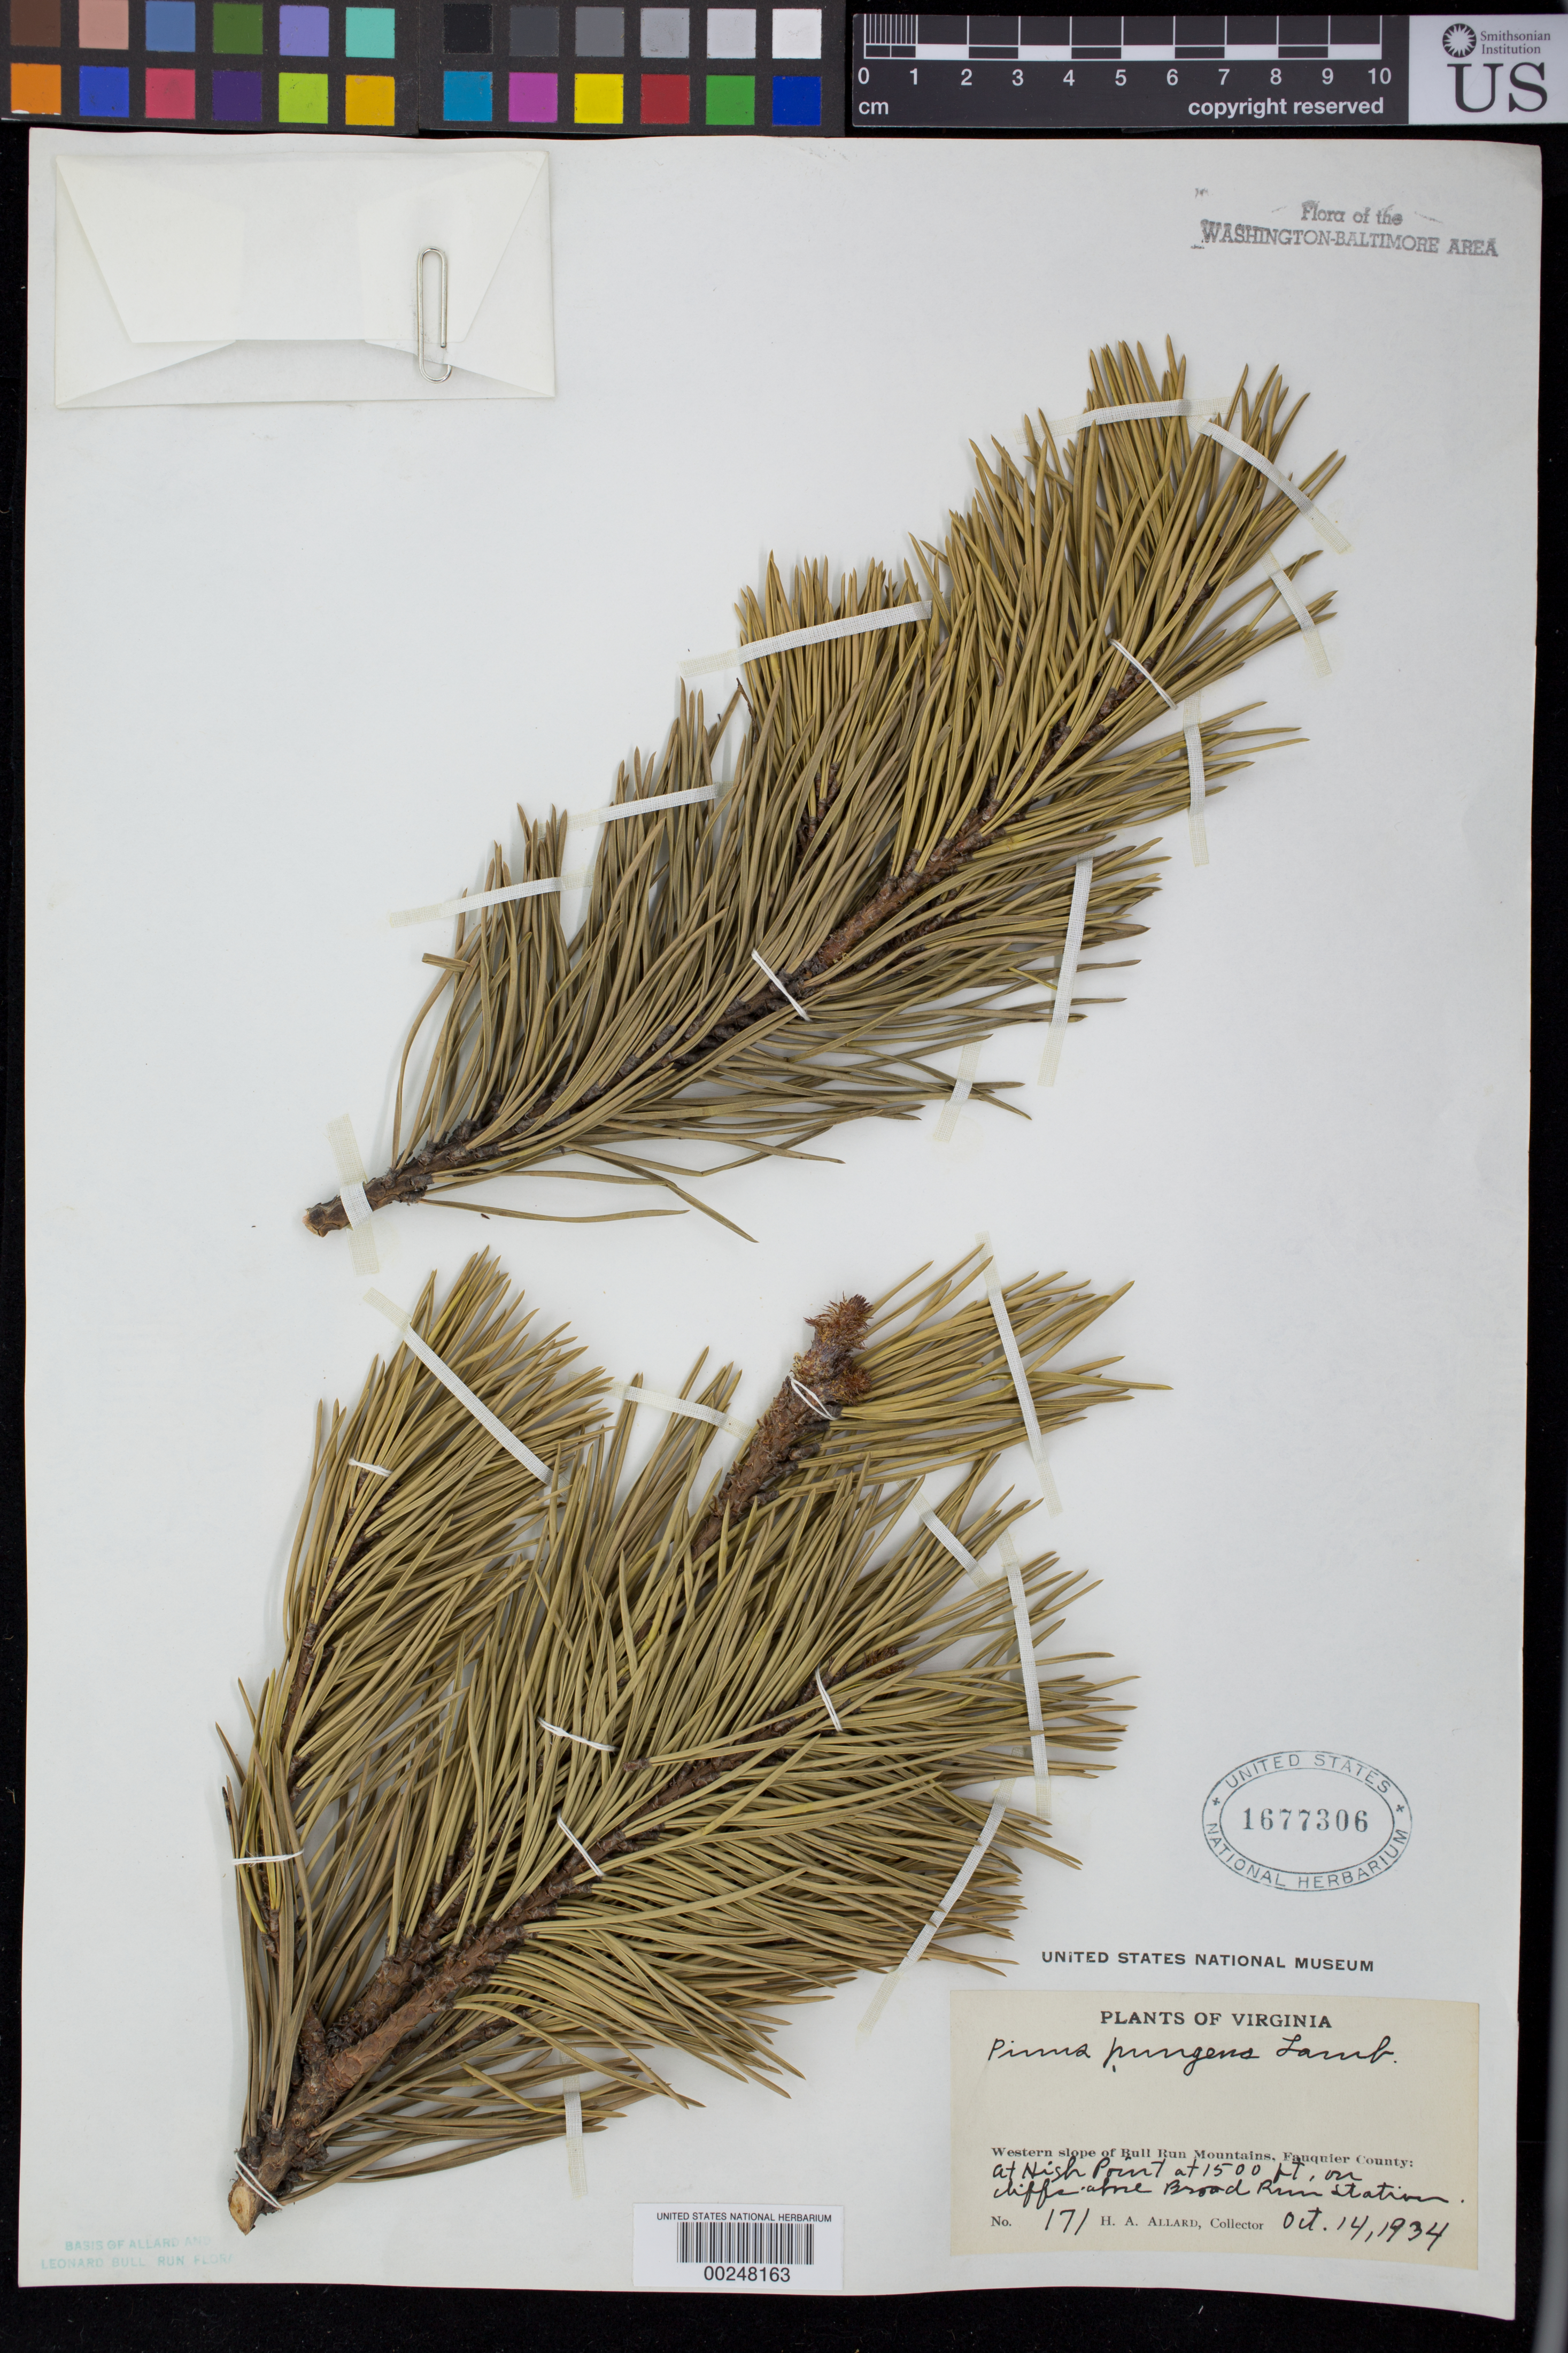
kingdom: Plantae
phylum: Tracheophyta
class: Pinopsida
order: Pinales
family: Pinaceae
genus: Pinus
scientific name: Pinus pungens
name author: Lamb.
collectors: H. A. Allard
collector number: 171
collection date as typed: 14 Oct 1934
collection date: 1934-10-14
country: United States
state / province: Virginia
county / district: Fauquier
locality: High Point, above Broad Run Station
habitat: High Point